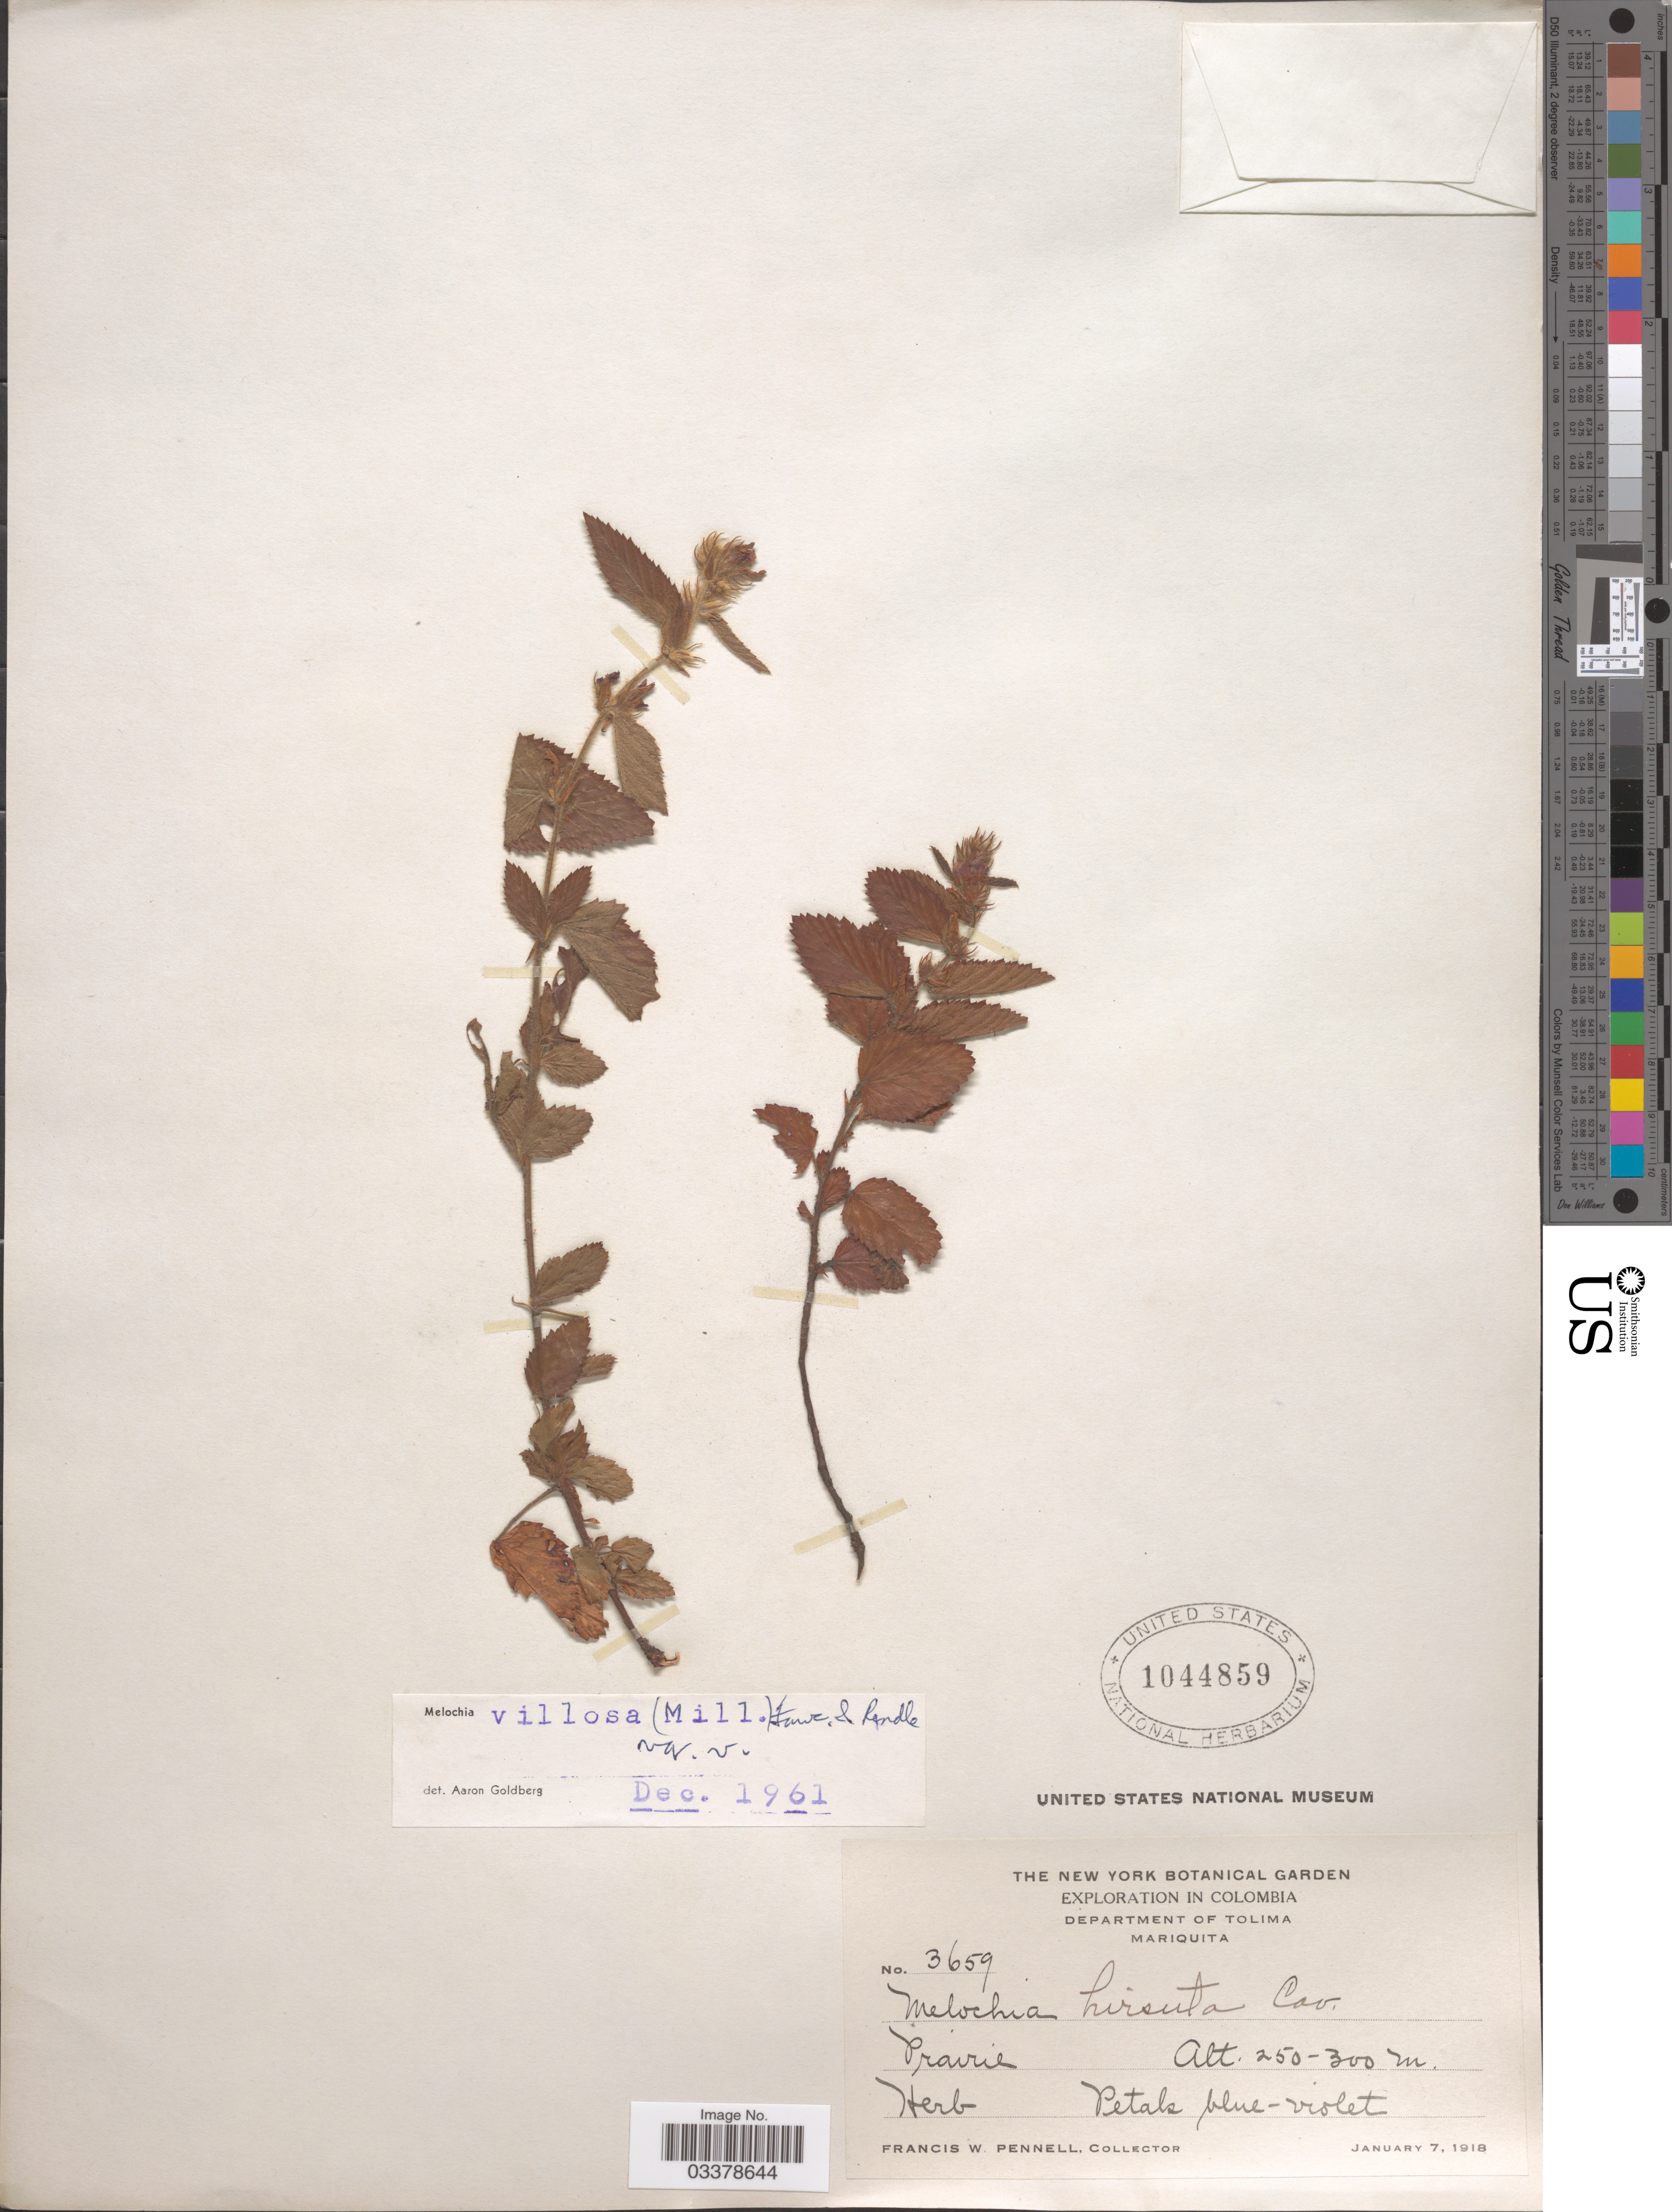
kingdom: Plantae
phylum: Tracheophyta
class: Magnoliopsida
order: Malvales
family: Malvaceae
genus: Melochia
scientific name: Melochia spicata var. spicata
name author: (L.) Fryxell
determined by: Dorr, L. J., (BOT), Smithsonian Institution - National Museum of Natural History (UNITED STATES)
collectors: F. W. Pennell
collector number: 3659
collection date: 1918-01-07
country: Colombia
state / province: Tolima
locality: Department of Tolima. Mariquita.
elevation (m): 250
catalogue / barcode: US 1044859